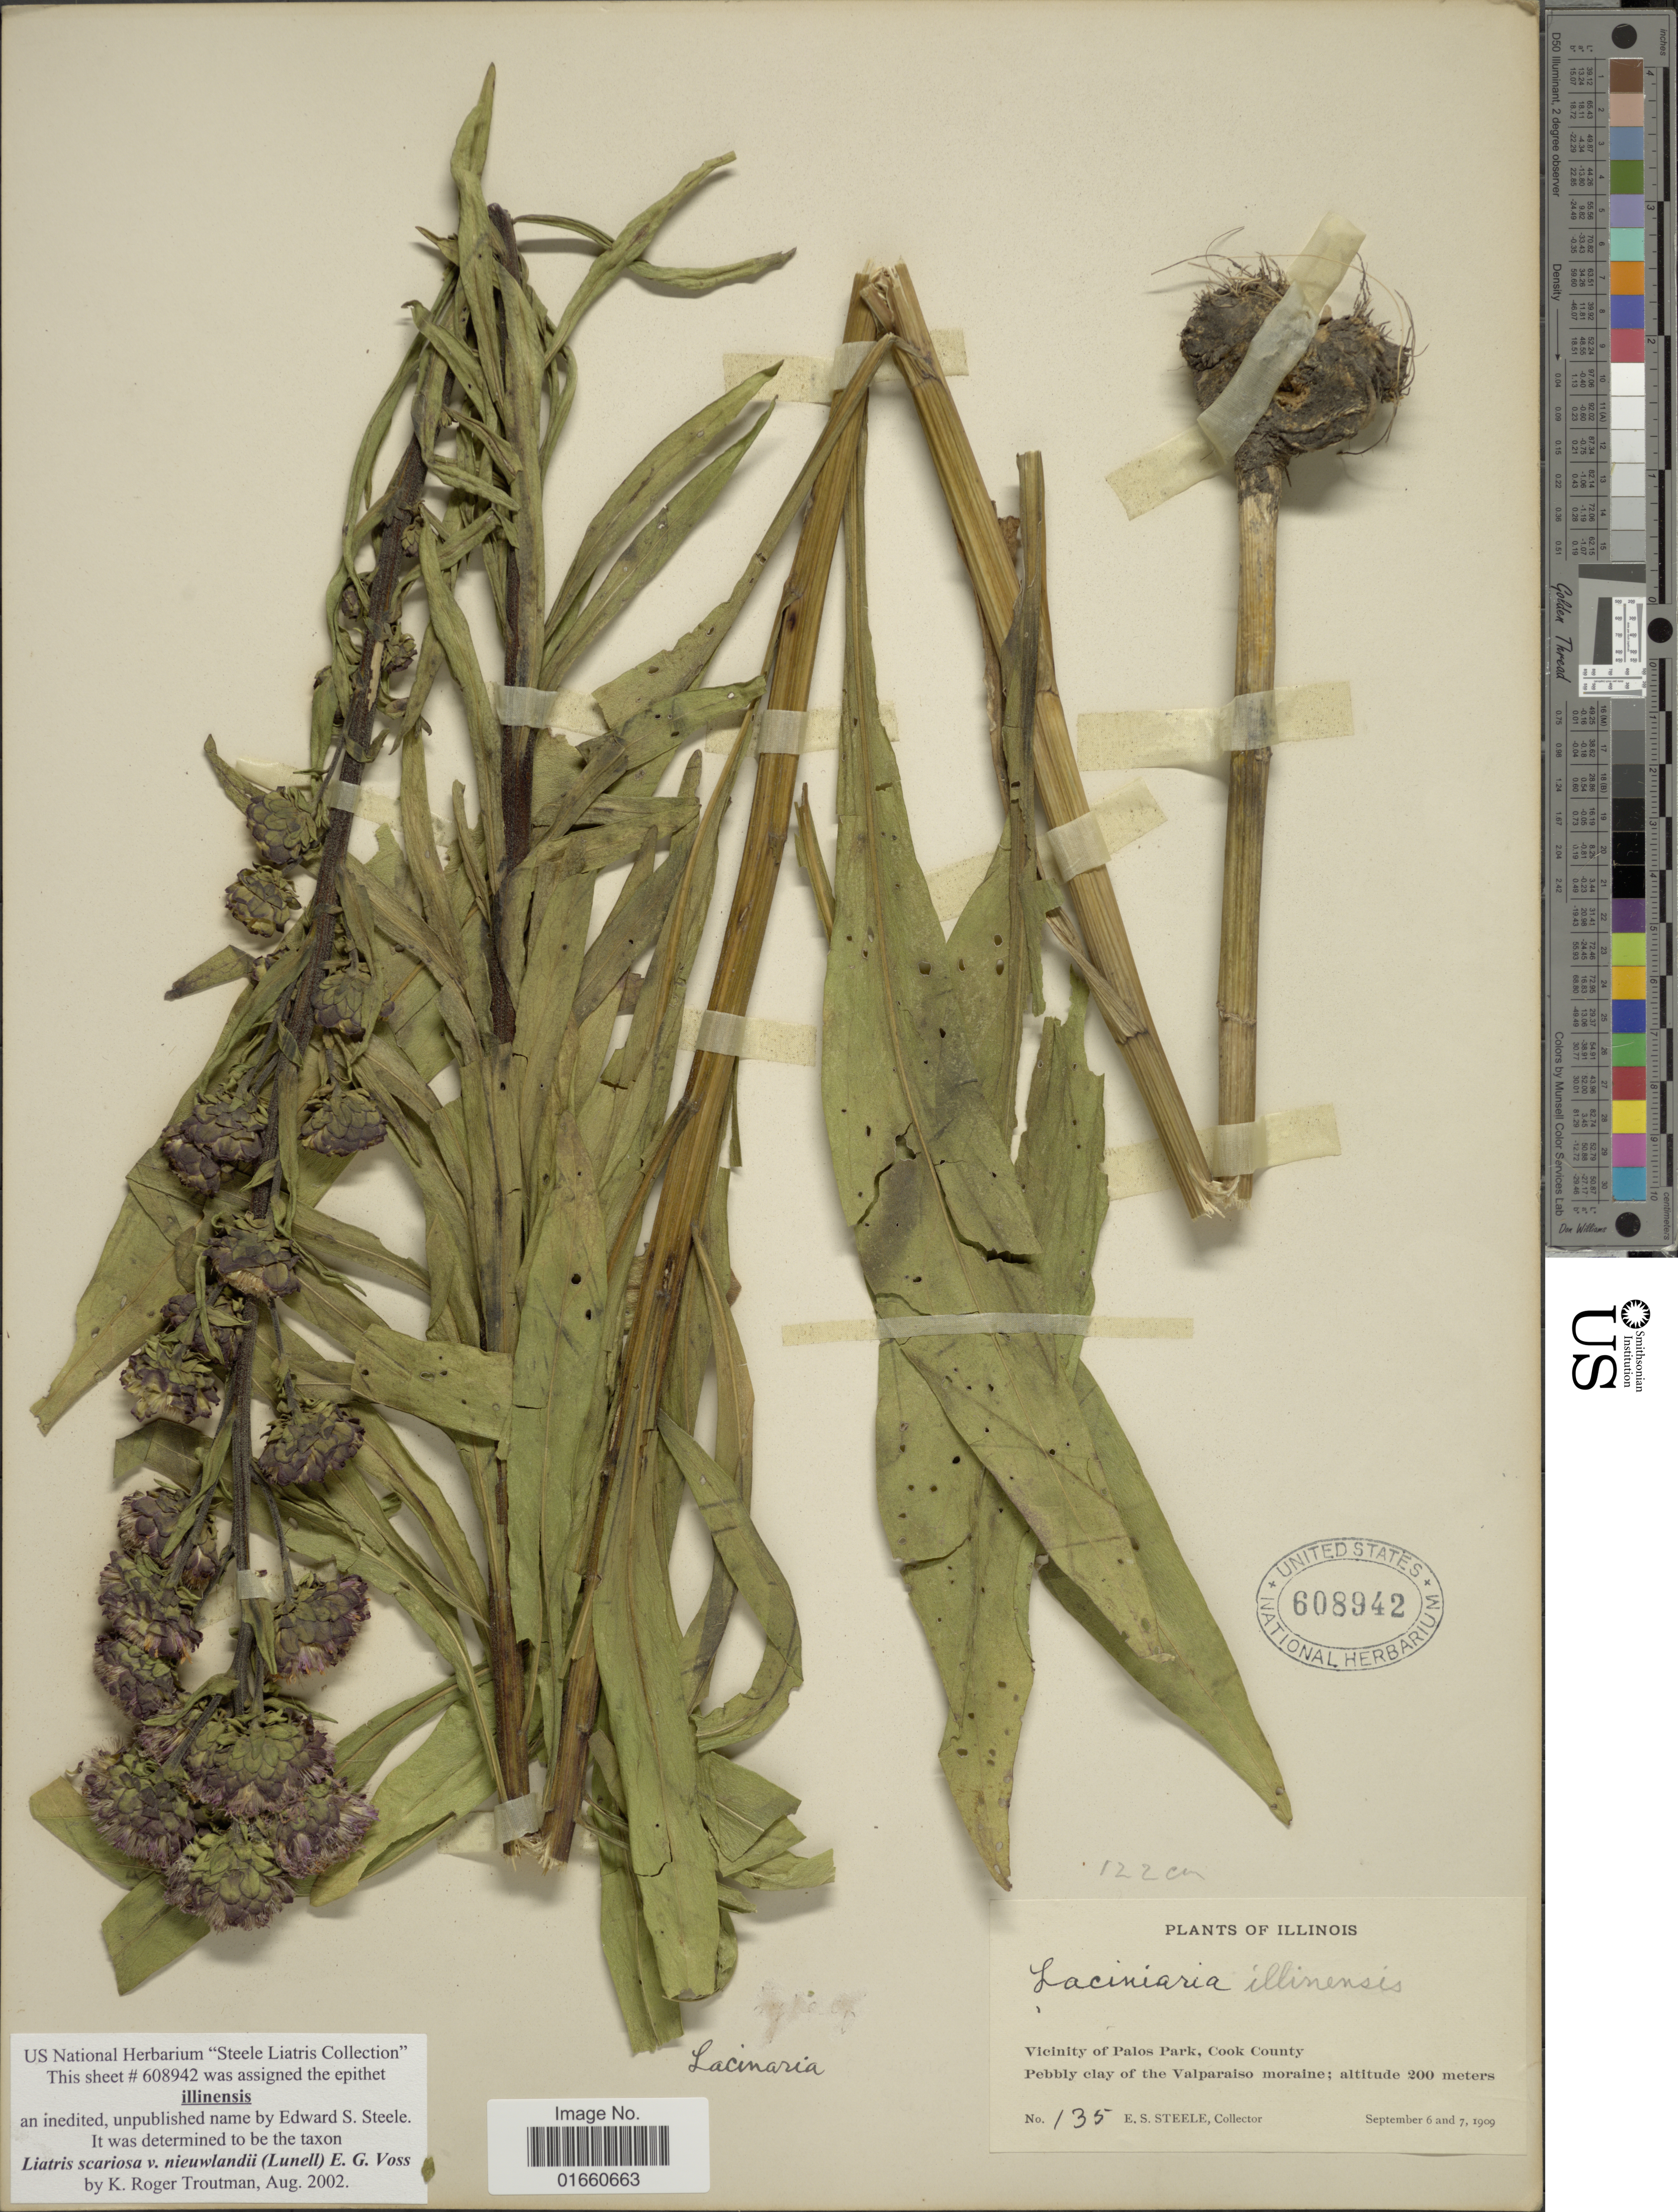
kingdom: Plantae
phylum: Tracheophyta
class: Magnoliopsida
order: Asterales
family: Asteraceae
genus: Liatris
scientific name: Liatris scariosa var. nieuwlandii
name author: (Lunell) E.G. Voss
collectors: E. Steele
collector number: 135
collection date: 1909-09-06/1909-09-07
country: United States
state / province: Illinois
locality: Vicinity of Palos Park, Cook County, Pebbly clay of the Valparaiso moraine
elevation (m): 200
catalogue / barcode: US 608942